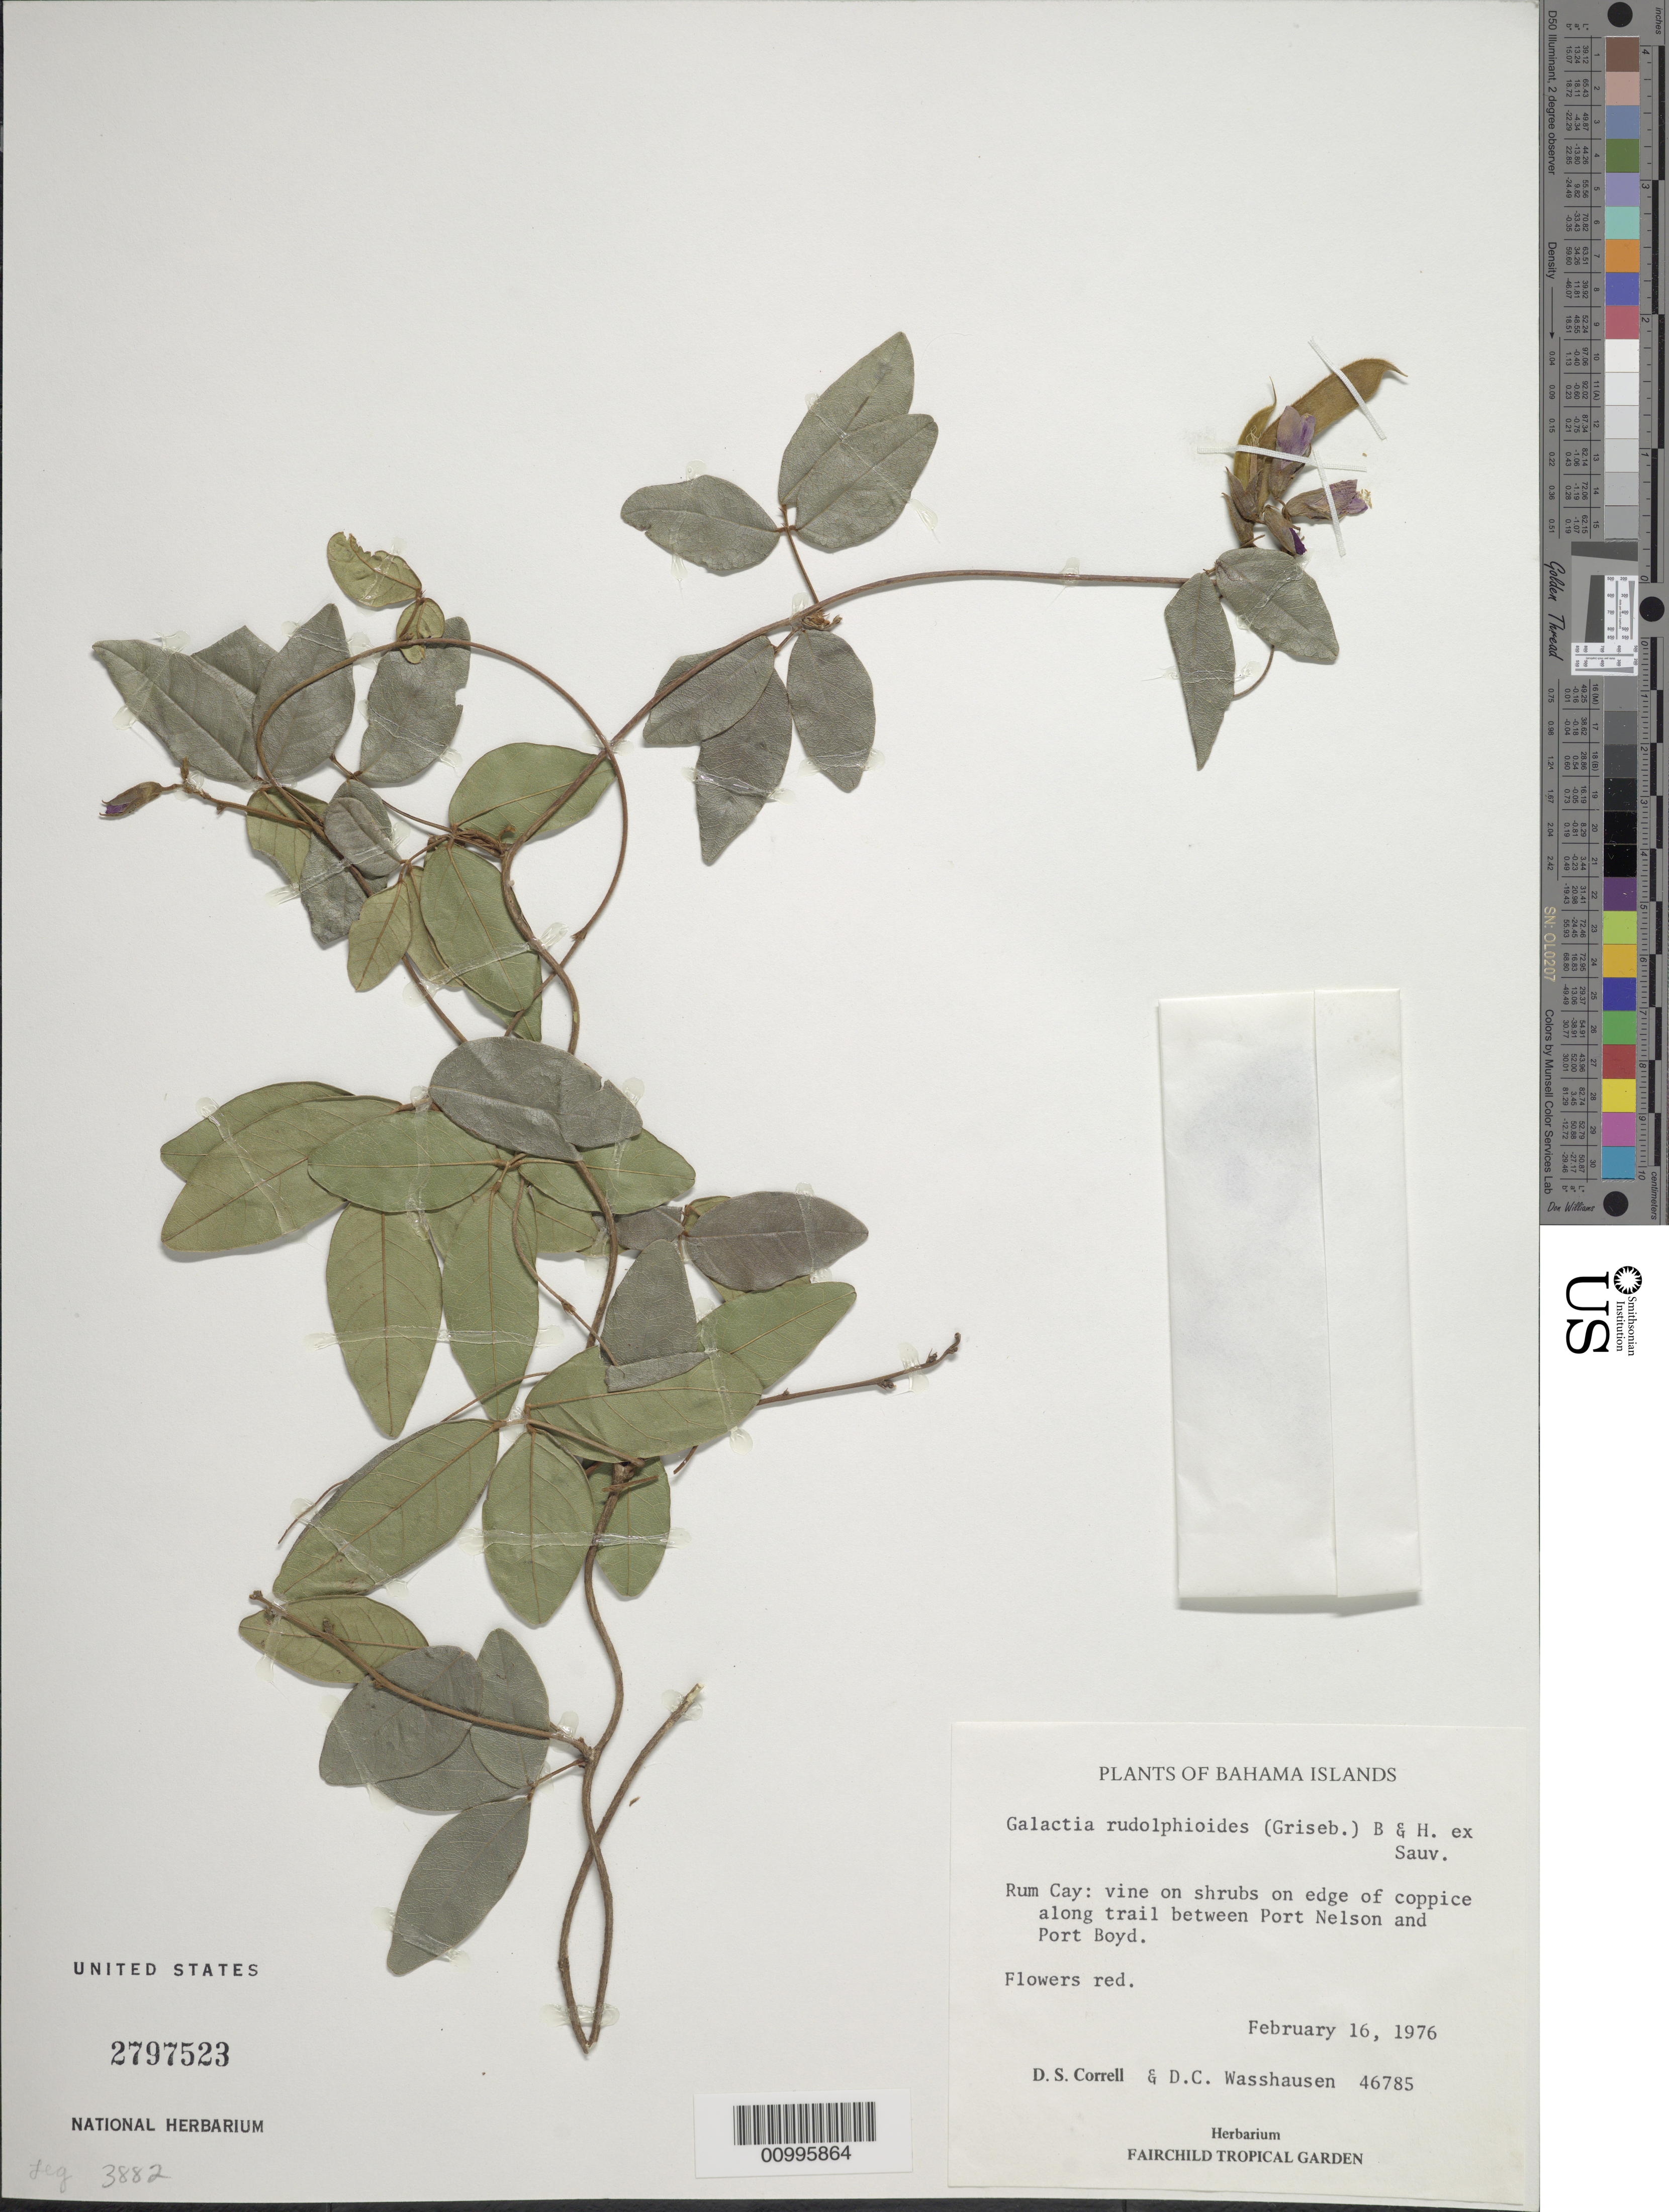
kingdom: Plantae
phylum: Tracheophyta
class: Magnoliopsida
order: Fabales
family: Fabaceae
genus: Rhodopis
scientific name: Rhodopis rudolphioides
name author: (Griseb.) L.P. Queiroz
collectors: D. S. Correll & D. C. Wasshausen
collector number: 46785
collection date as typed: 16 Feb 1976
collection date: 1976-02-16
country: Bahamas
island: Rum Cay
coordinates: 0 N, 0 E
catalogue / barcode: US 2797523